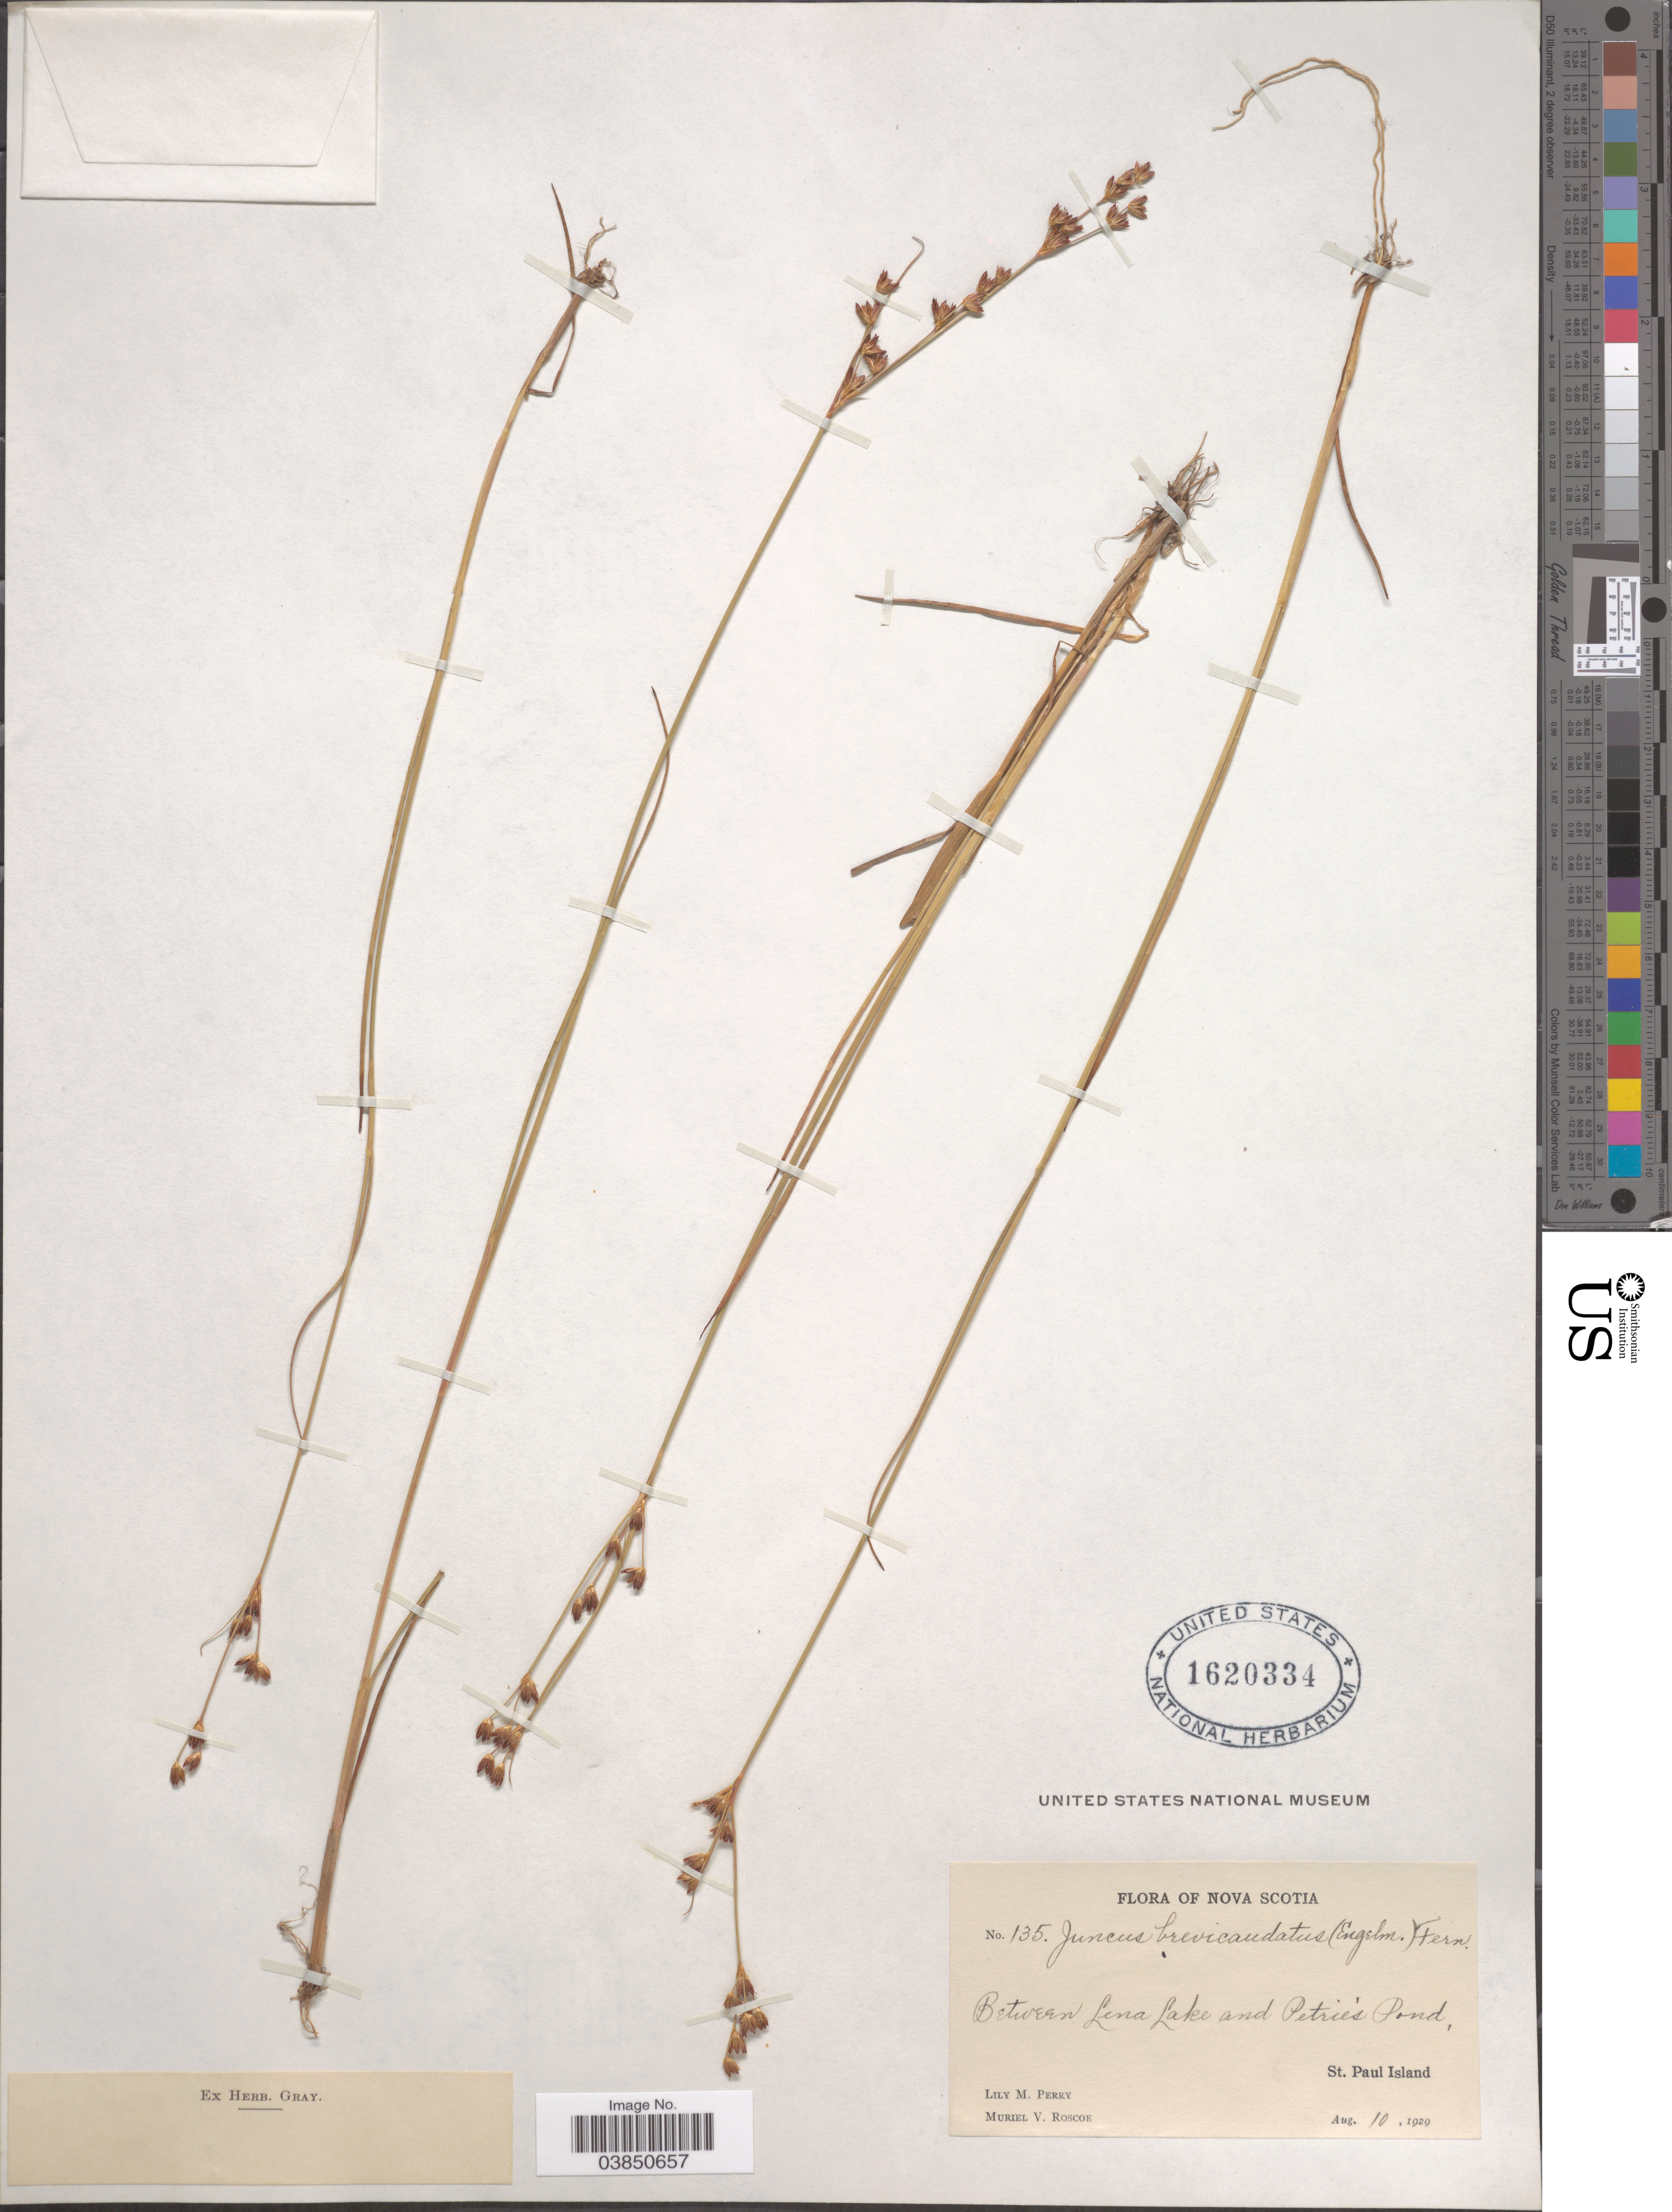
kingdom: Plantae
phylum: Tracheophyta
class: Liliopsida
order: Poales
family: Juncaceae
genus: Juncus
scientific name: Juncus brevicaudatus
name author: (Engelm.) Fernald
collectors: L. M. Perry & M. Roscoe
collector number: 135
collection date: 1929-08-10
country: Canada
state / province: Nova Scotia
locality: Between Lena Lake and Petrie's Pond, St. Paul Island.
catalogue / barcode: US 1620334